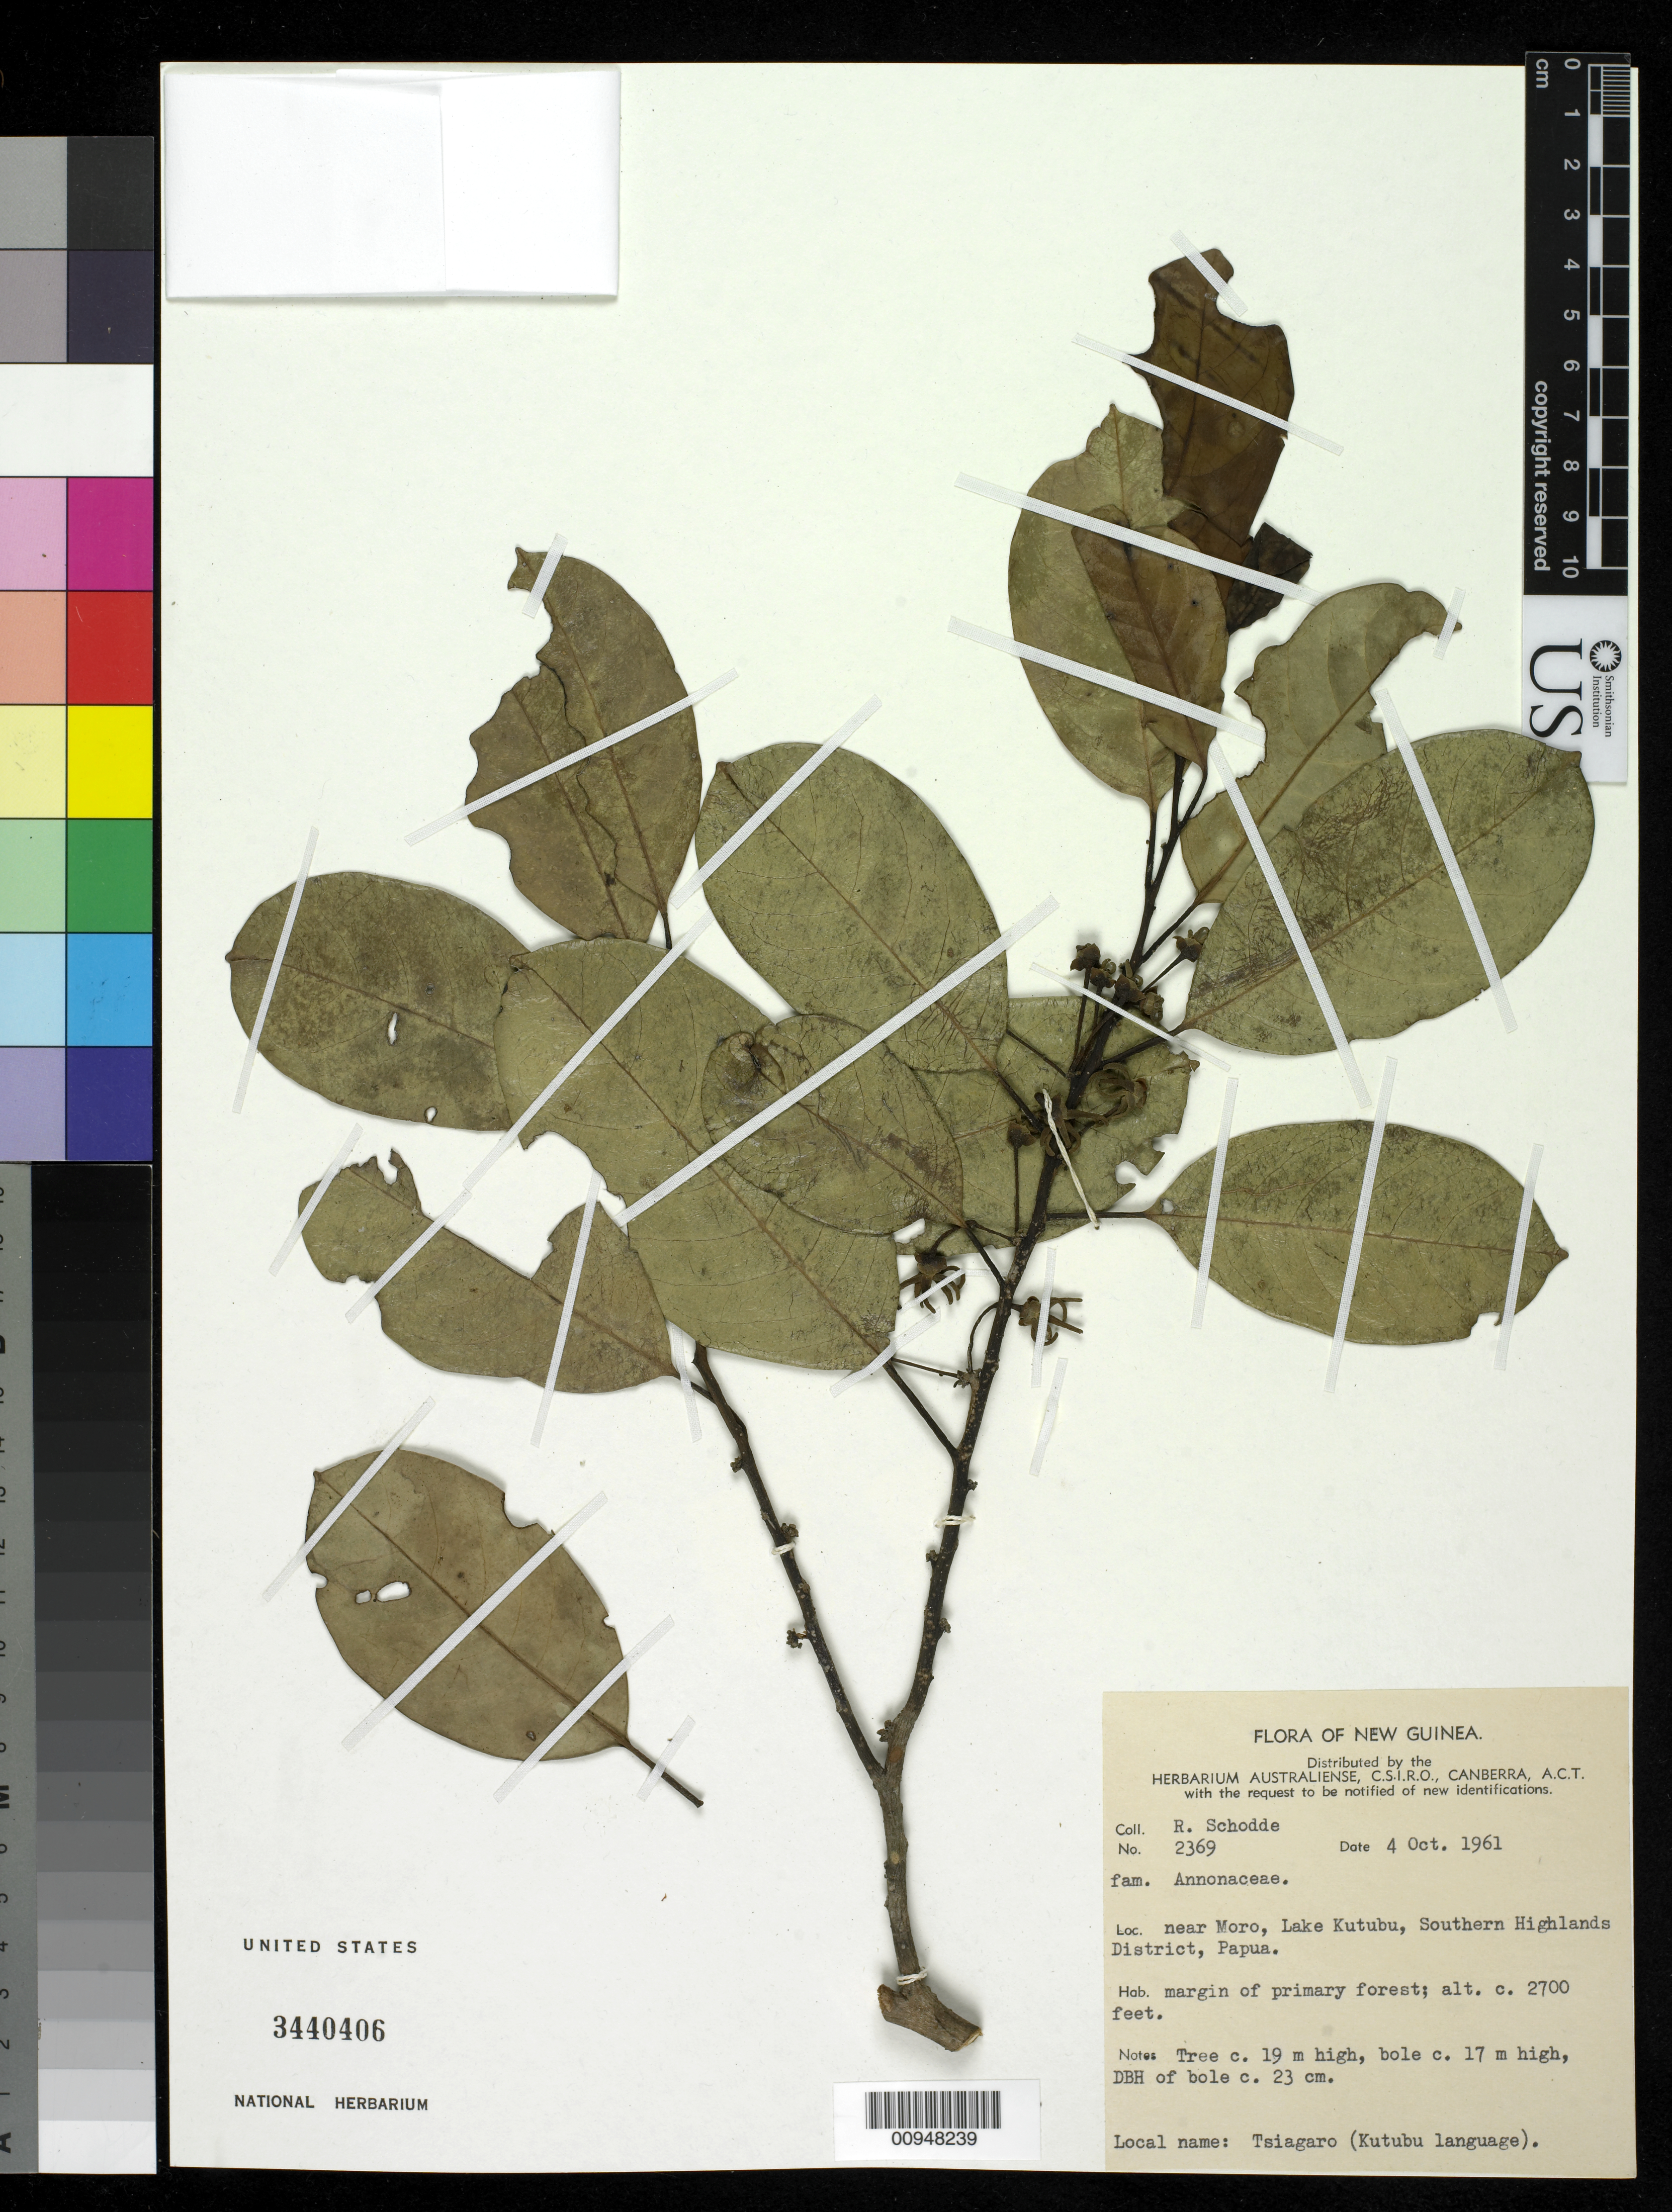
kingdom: Plantae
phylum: Tracheophyta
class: Magnoliopsida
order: Magnoliales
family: Annonaceae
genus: Drepananthus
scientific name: Drepananthus petiolatus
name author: (Diels) Surveswaran & R.M.K. Saunders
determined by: James, Shelley A.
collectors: R. Schodde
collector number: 2369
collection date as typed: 04 Oct 1961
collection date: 1961-10-04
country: Papua New Guinea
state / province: Southern Highlands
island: New Guinea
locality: Near Moro, Lake Kutubu.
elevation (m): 823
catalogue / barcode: US 3440406